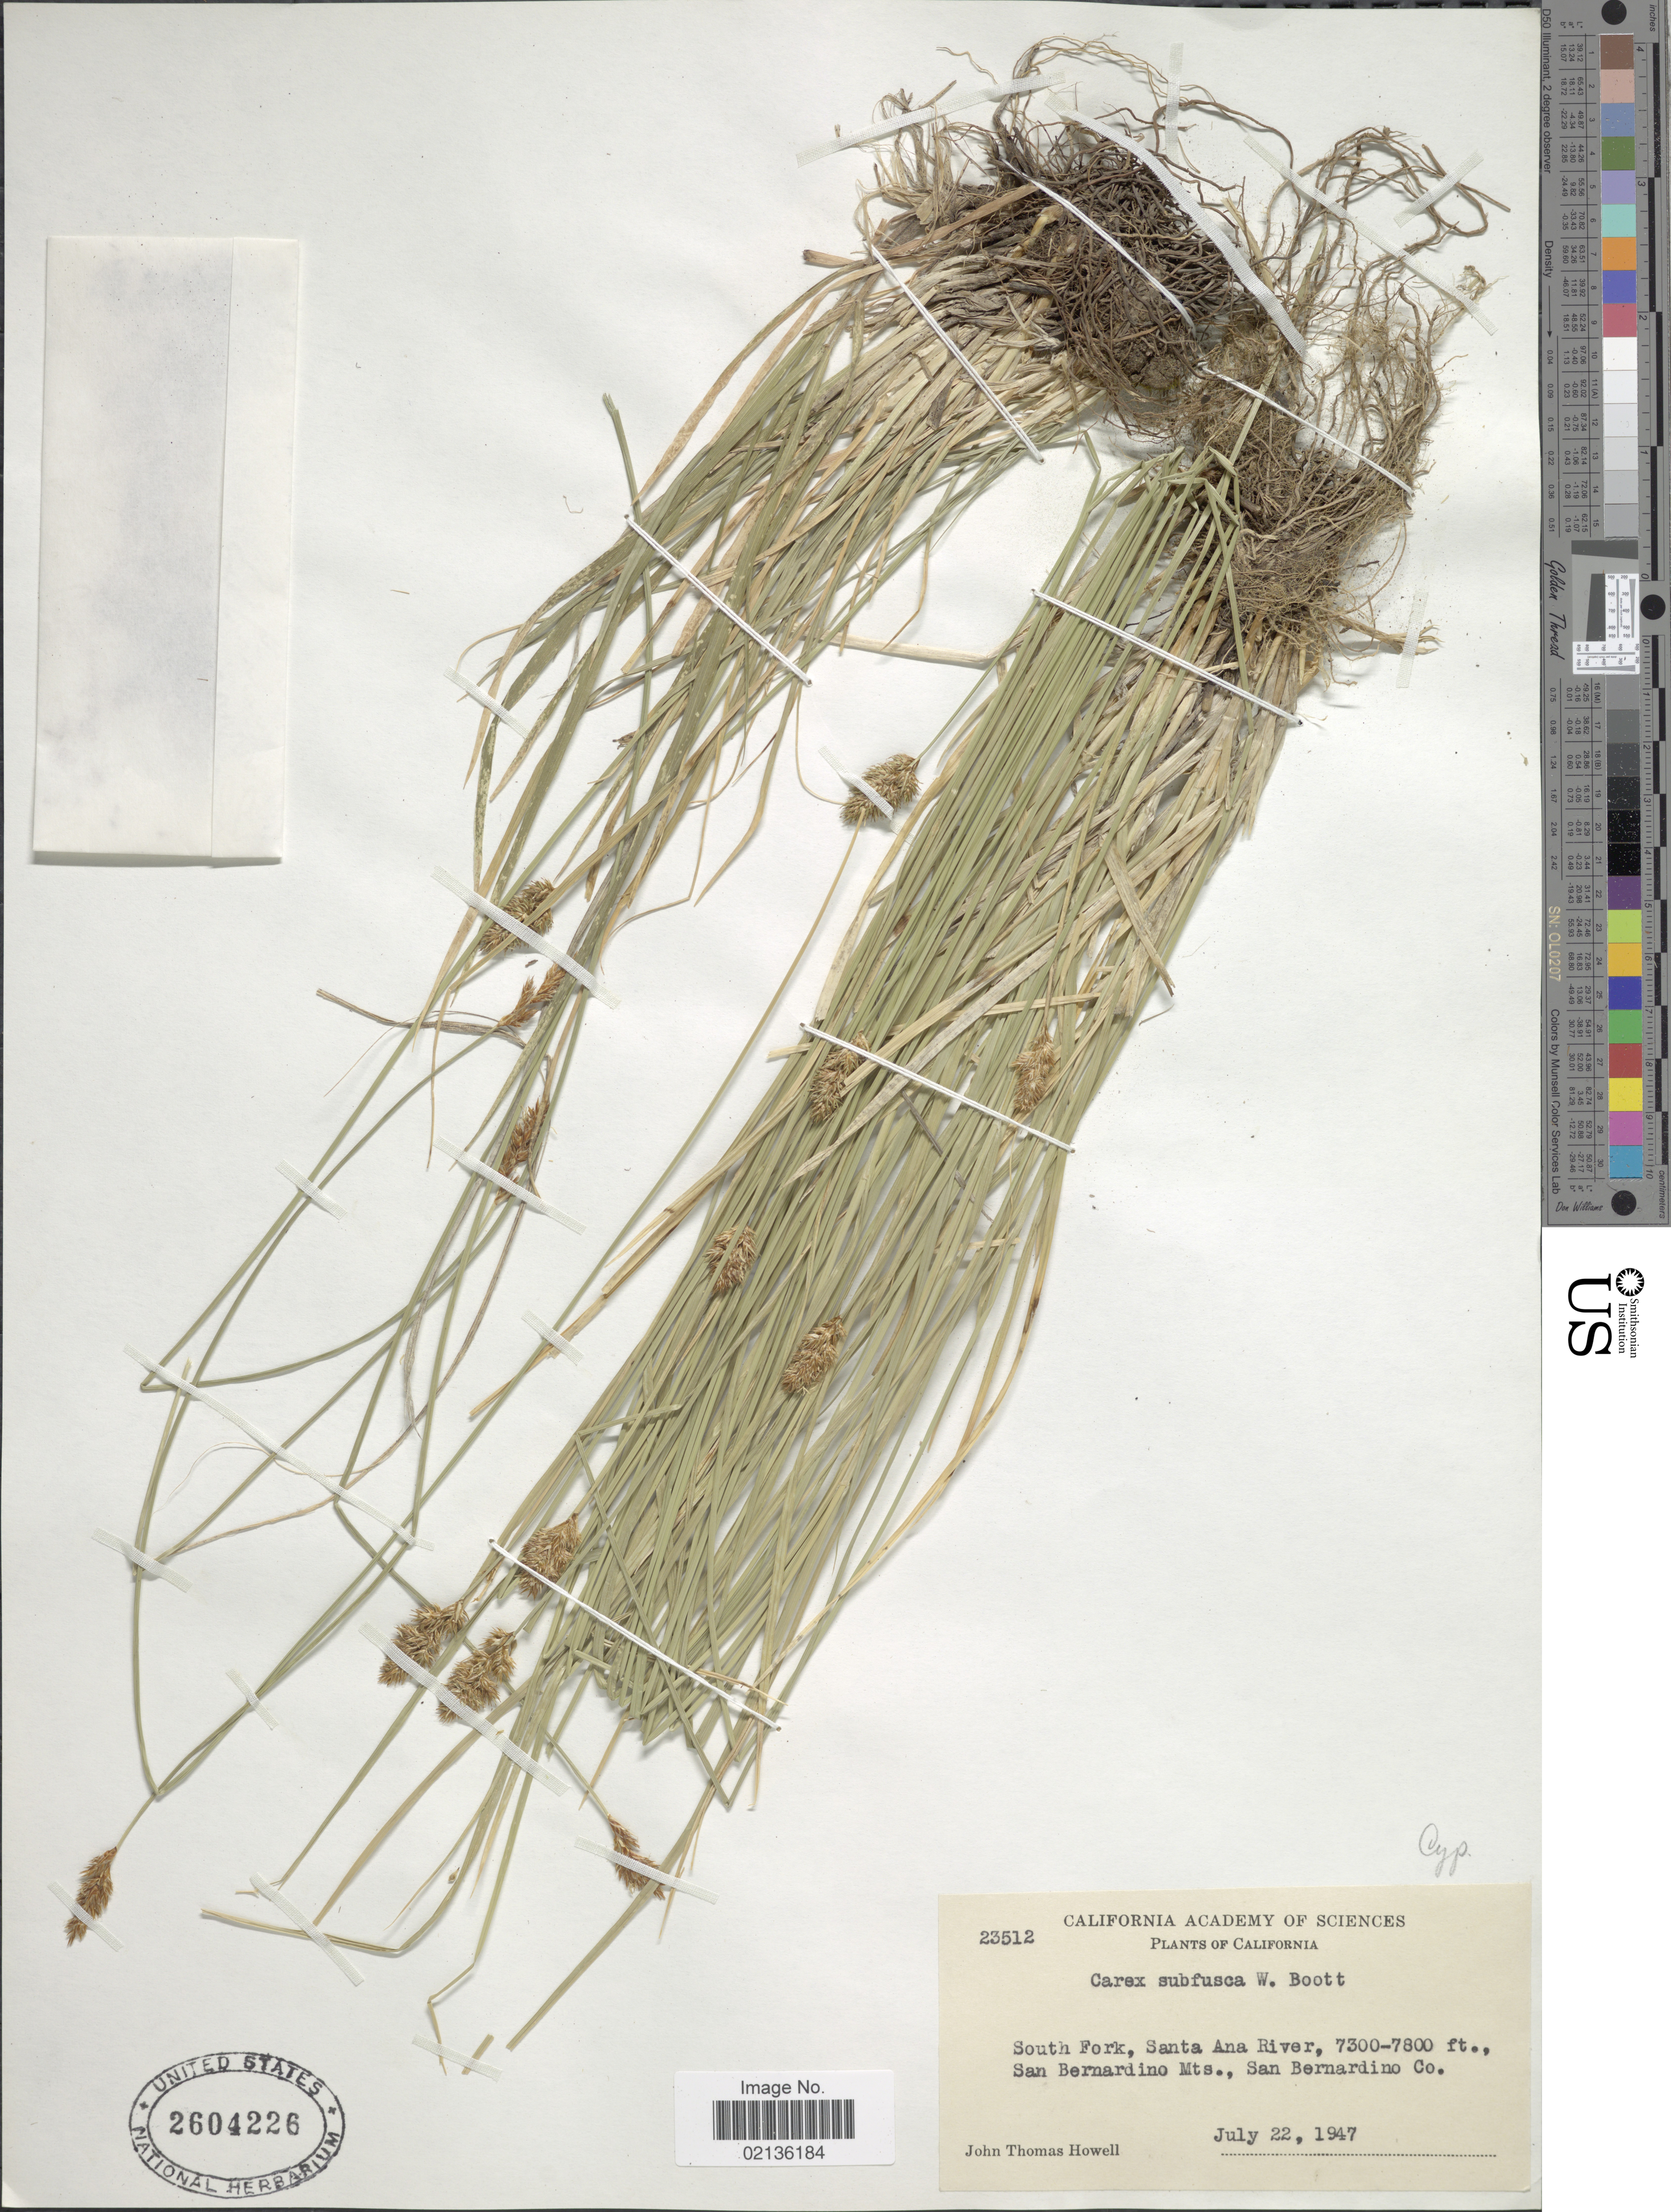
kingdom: Plantae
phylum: Tracheophyta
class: Liliopsida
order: Poales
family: Cyperaceae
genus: Carex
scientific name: Carex subfusca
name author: W. Boott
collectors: J. T. Howell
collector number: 23512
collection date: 1947-07-22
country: United States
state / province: California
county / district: San Bernardino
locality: South Fork, Santa Ana River, San Bernardino Mts., San Bernardino Co.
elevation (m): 2225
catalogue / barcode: US 2604226